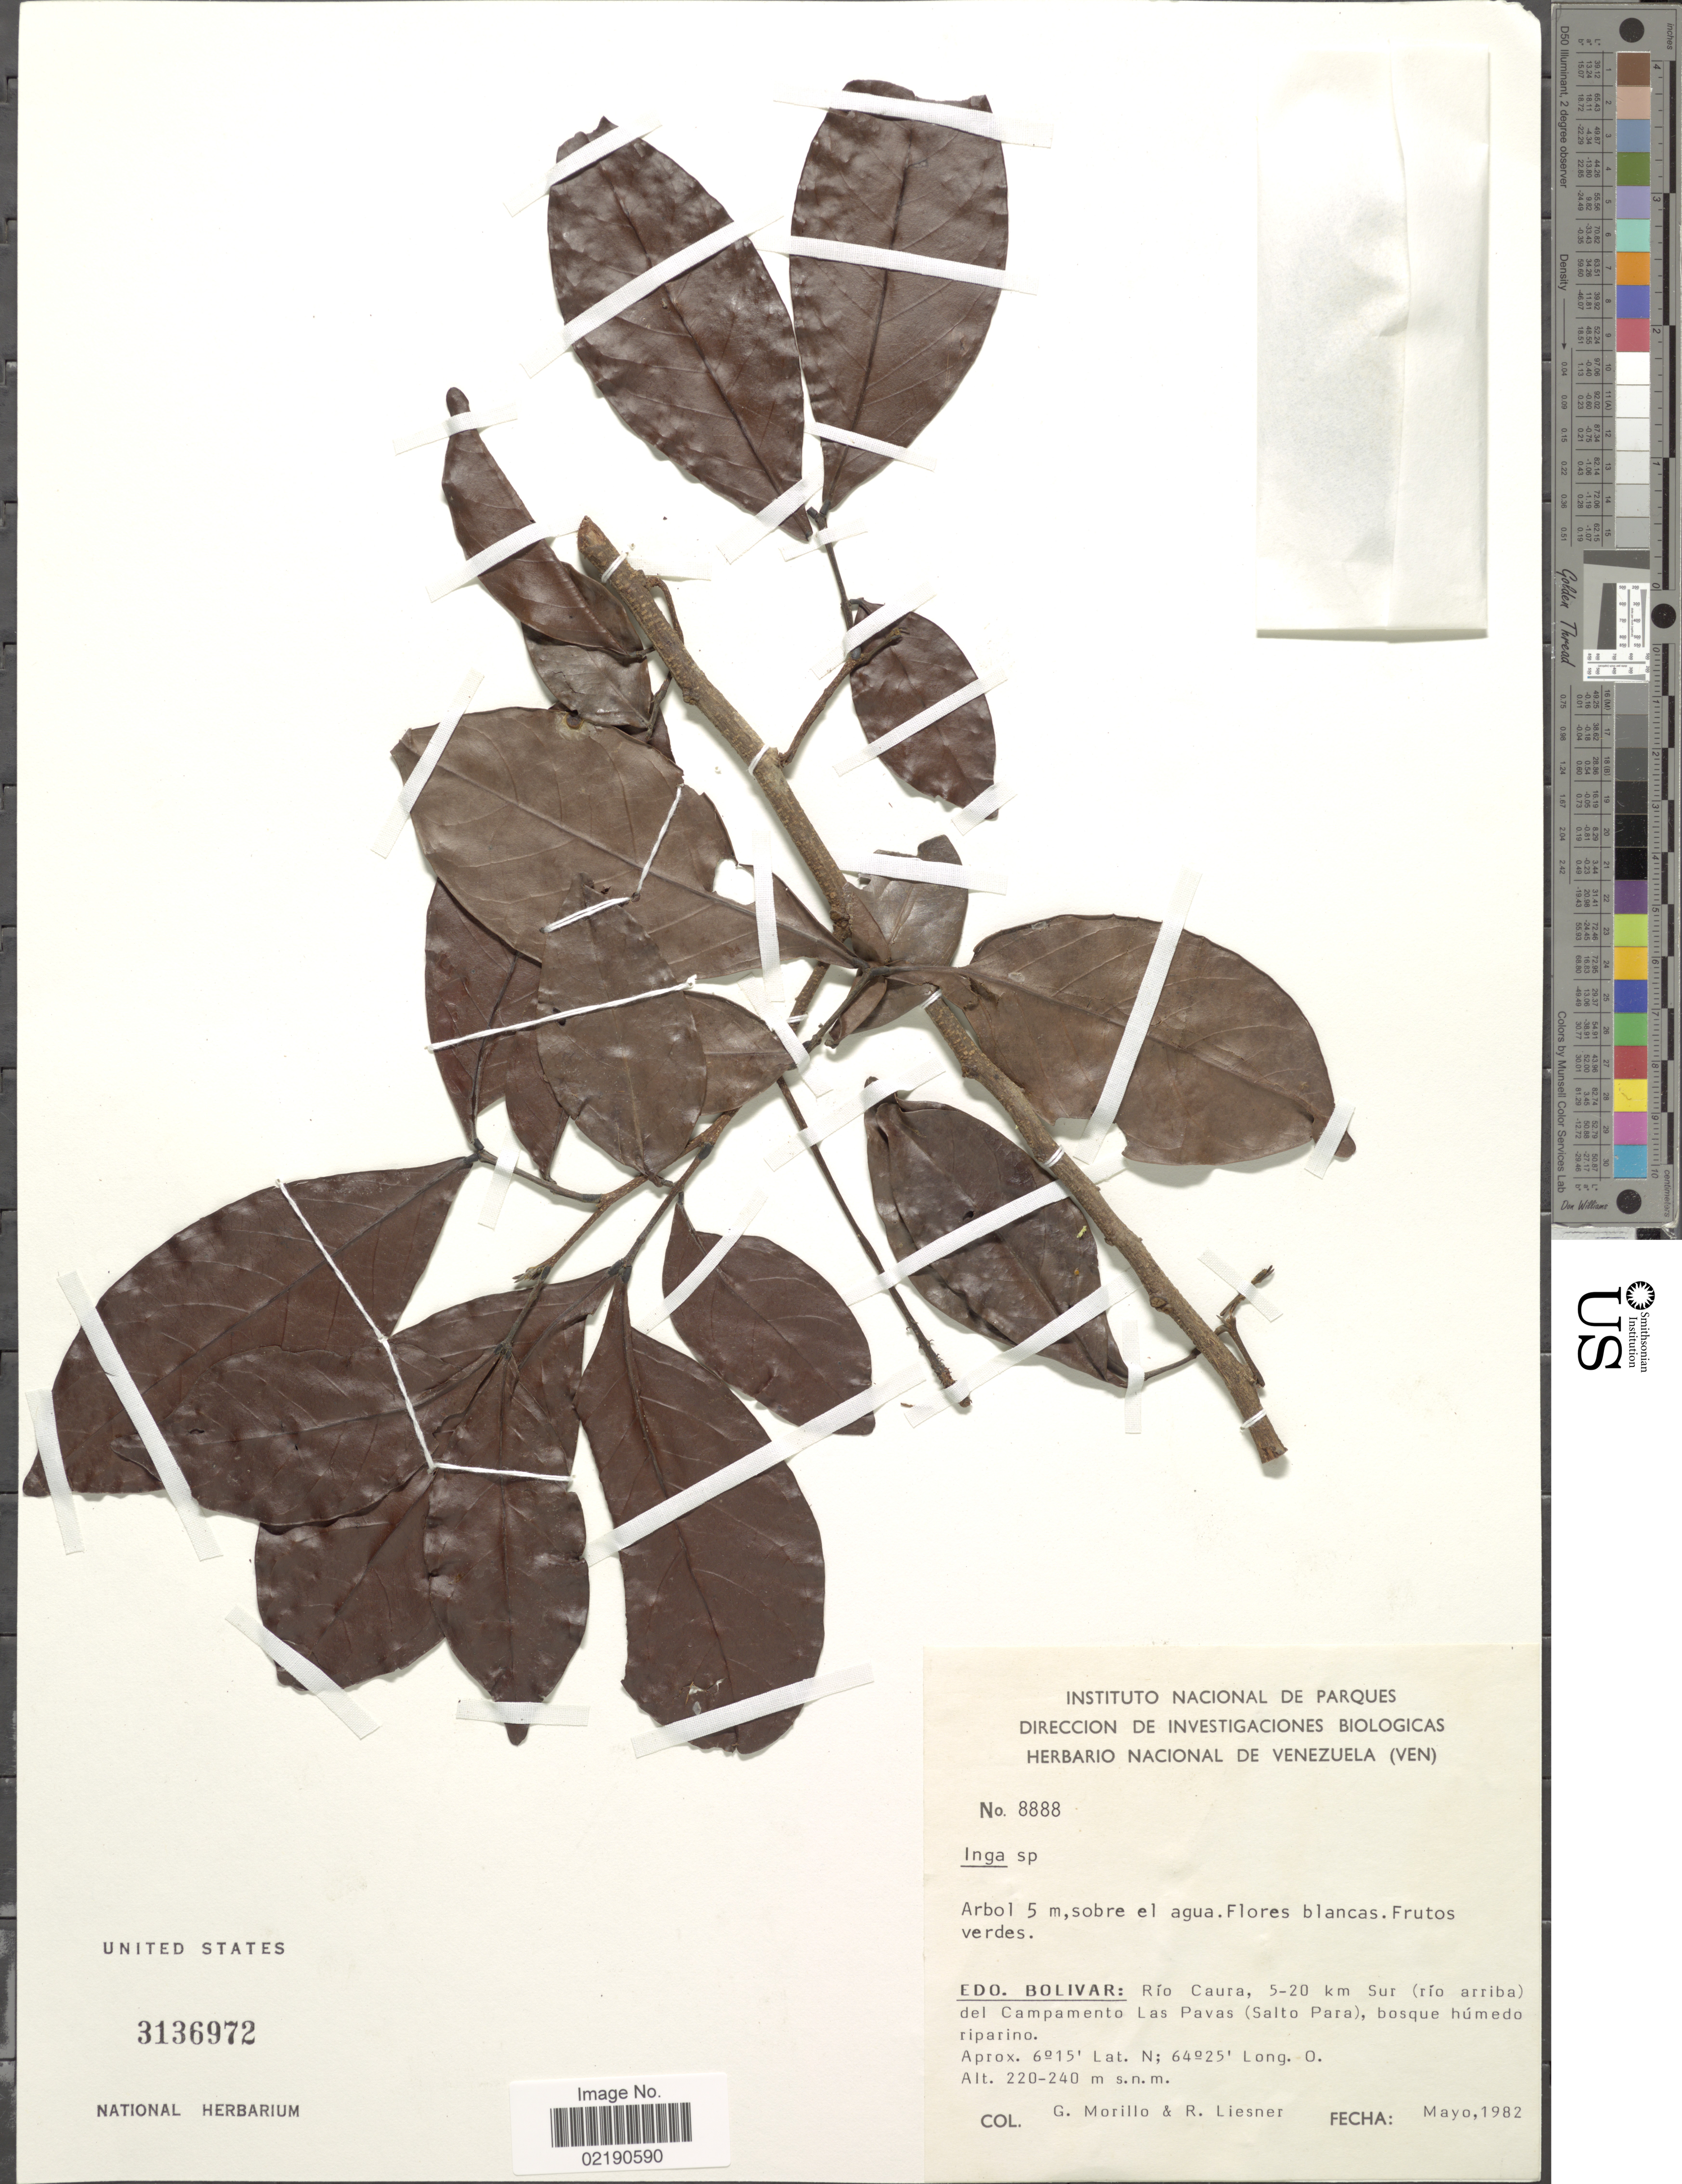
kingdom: Plantae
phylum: Tracheophyta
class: Magnoliopsida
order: Fabales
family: Fabaceae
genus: Inga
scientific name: Inga sp.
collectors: G. Morillo & R. L. Liesner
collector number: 8888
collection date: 1982-05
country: Venezuela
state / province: Bolivar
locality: Edo. Bolivar: Rio Caura, 5-20 km Sur ( rio arriba) del Campamento Las Pavas (Salto Para)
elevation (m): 220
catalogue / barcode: US 3136972